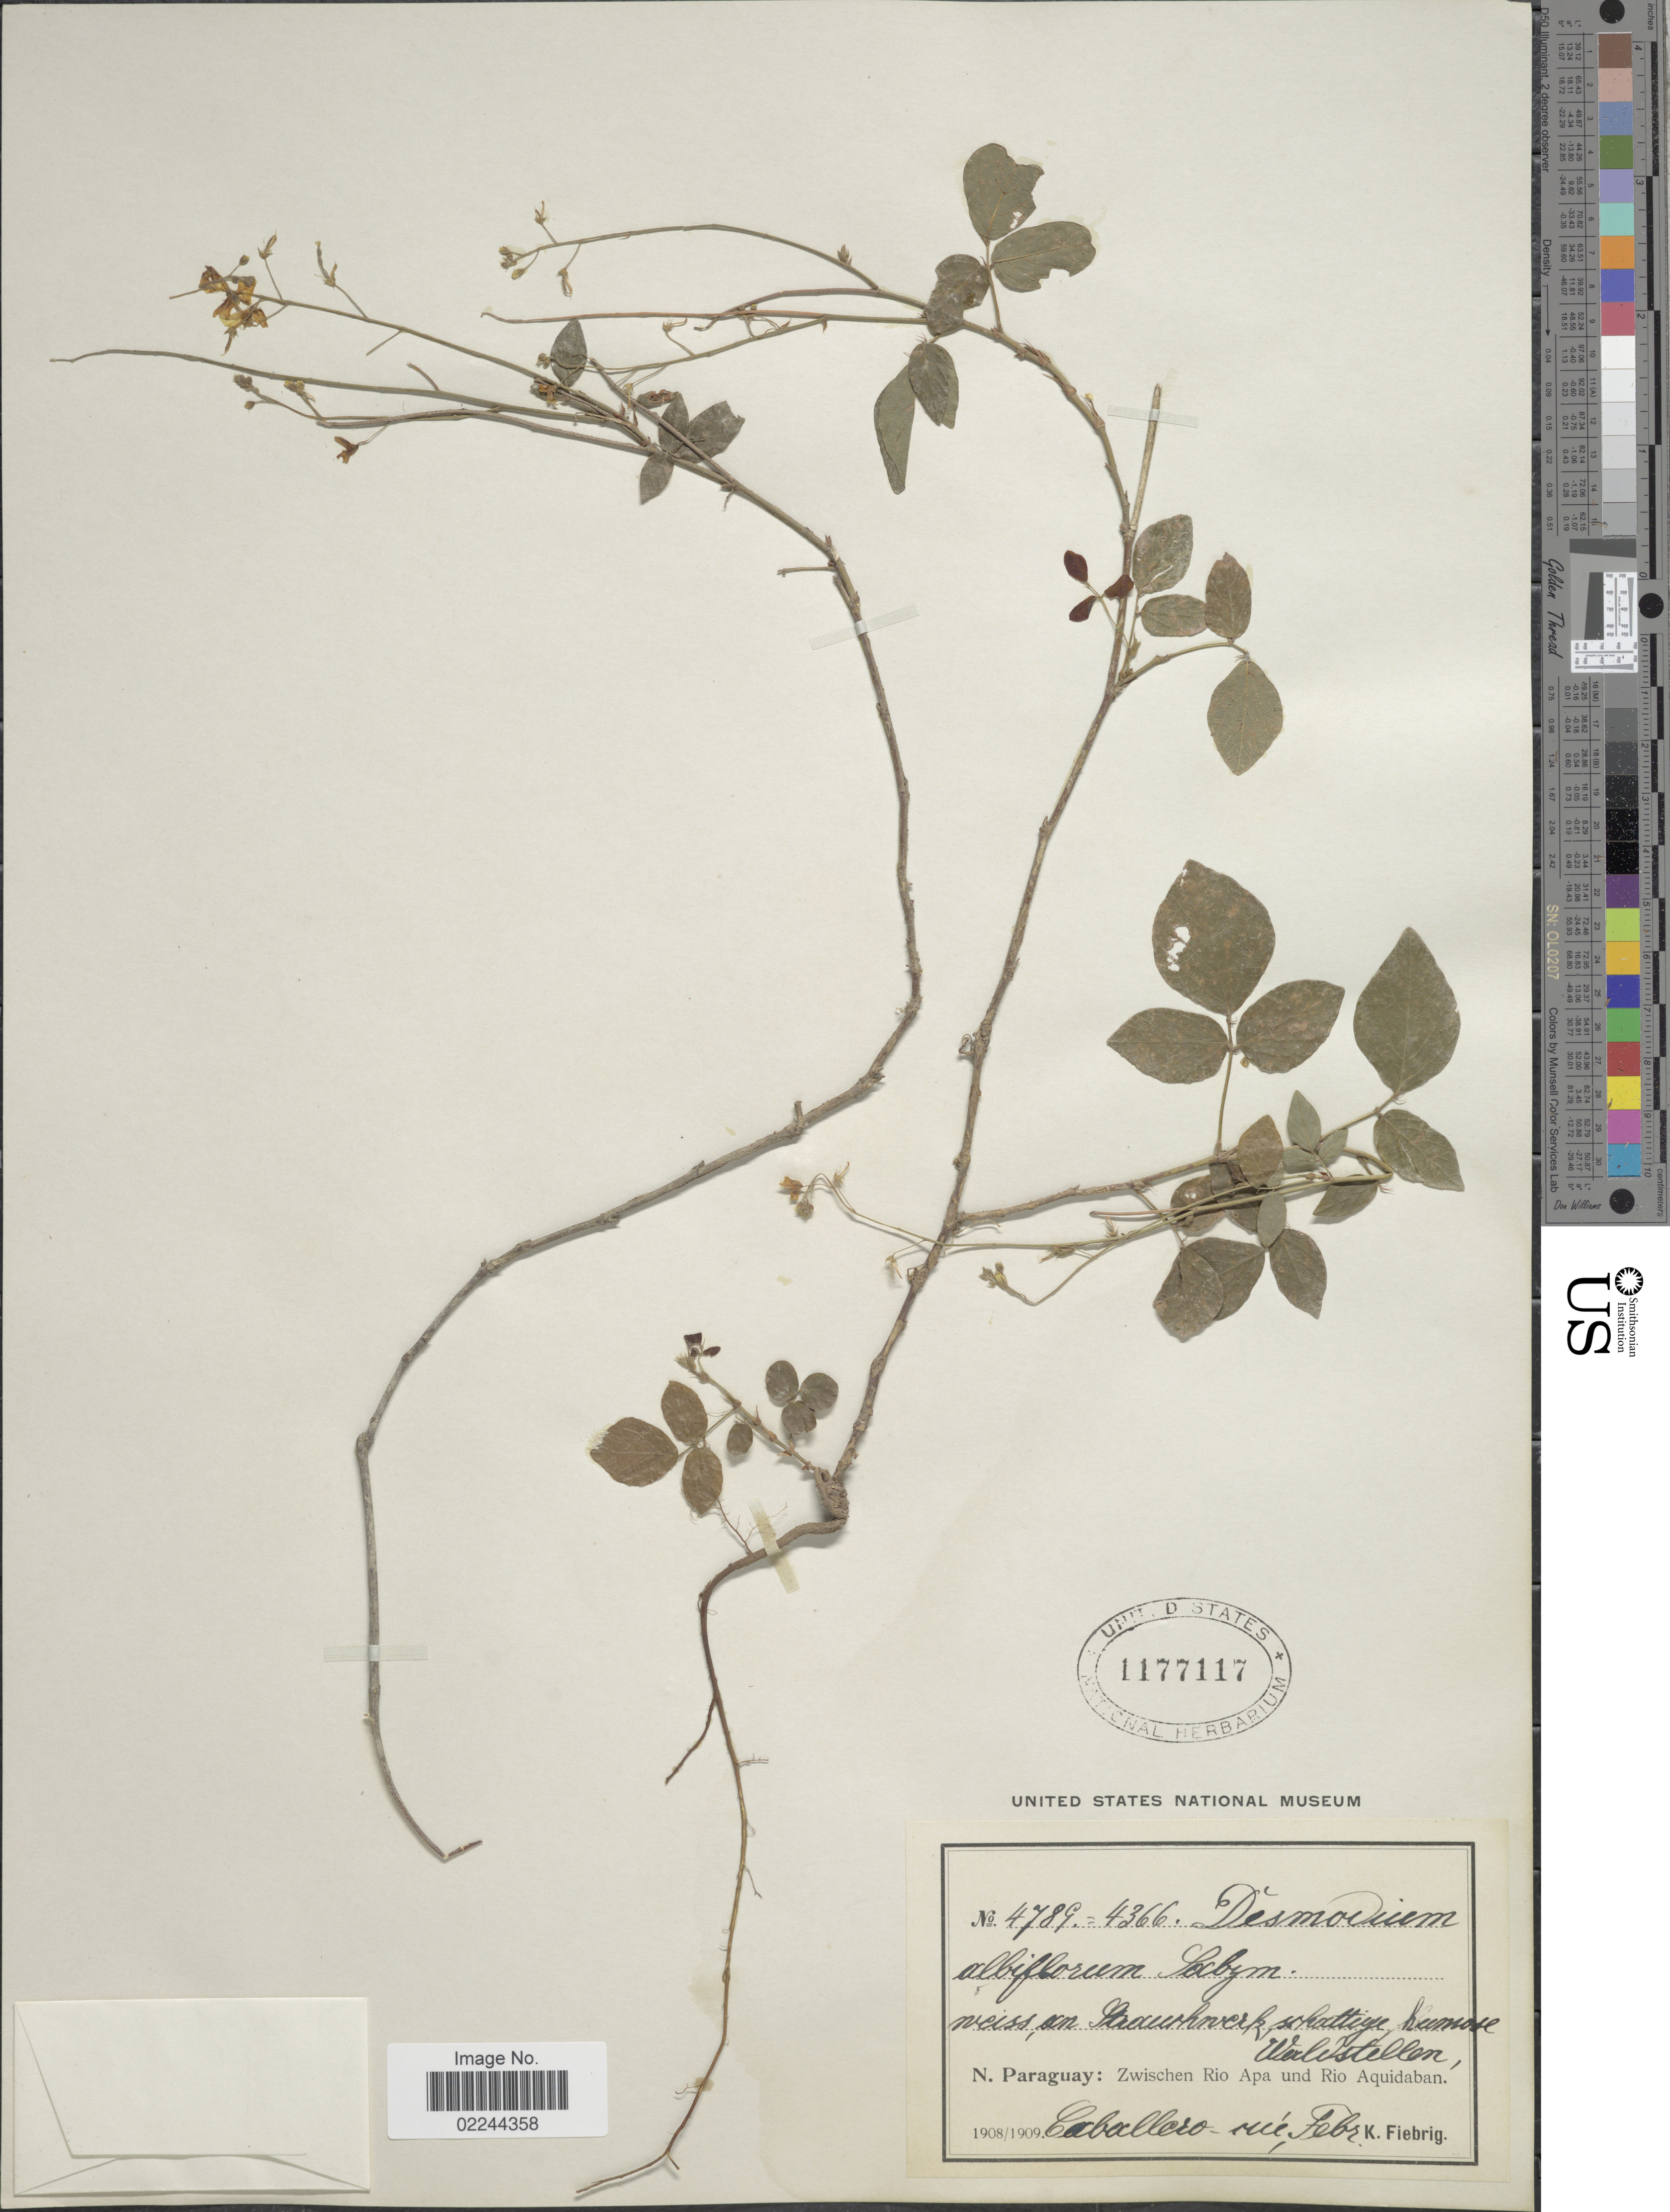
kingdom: Plantae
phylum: Tracheophyta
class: Magnoliopsida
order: Fabales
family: Fabaceae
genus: Desmodium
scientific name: Desmodium affine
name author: Schltdl.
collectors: K. Fiebrig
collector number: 4789/4366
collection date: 1908/1909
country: Paraguay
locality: N. Paraguay: Zwischen Rio Apa und Rio Aquidaban. Caballero-cue.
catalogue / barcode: US 1177117